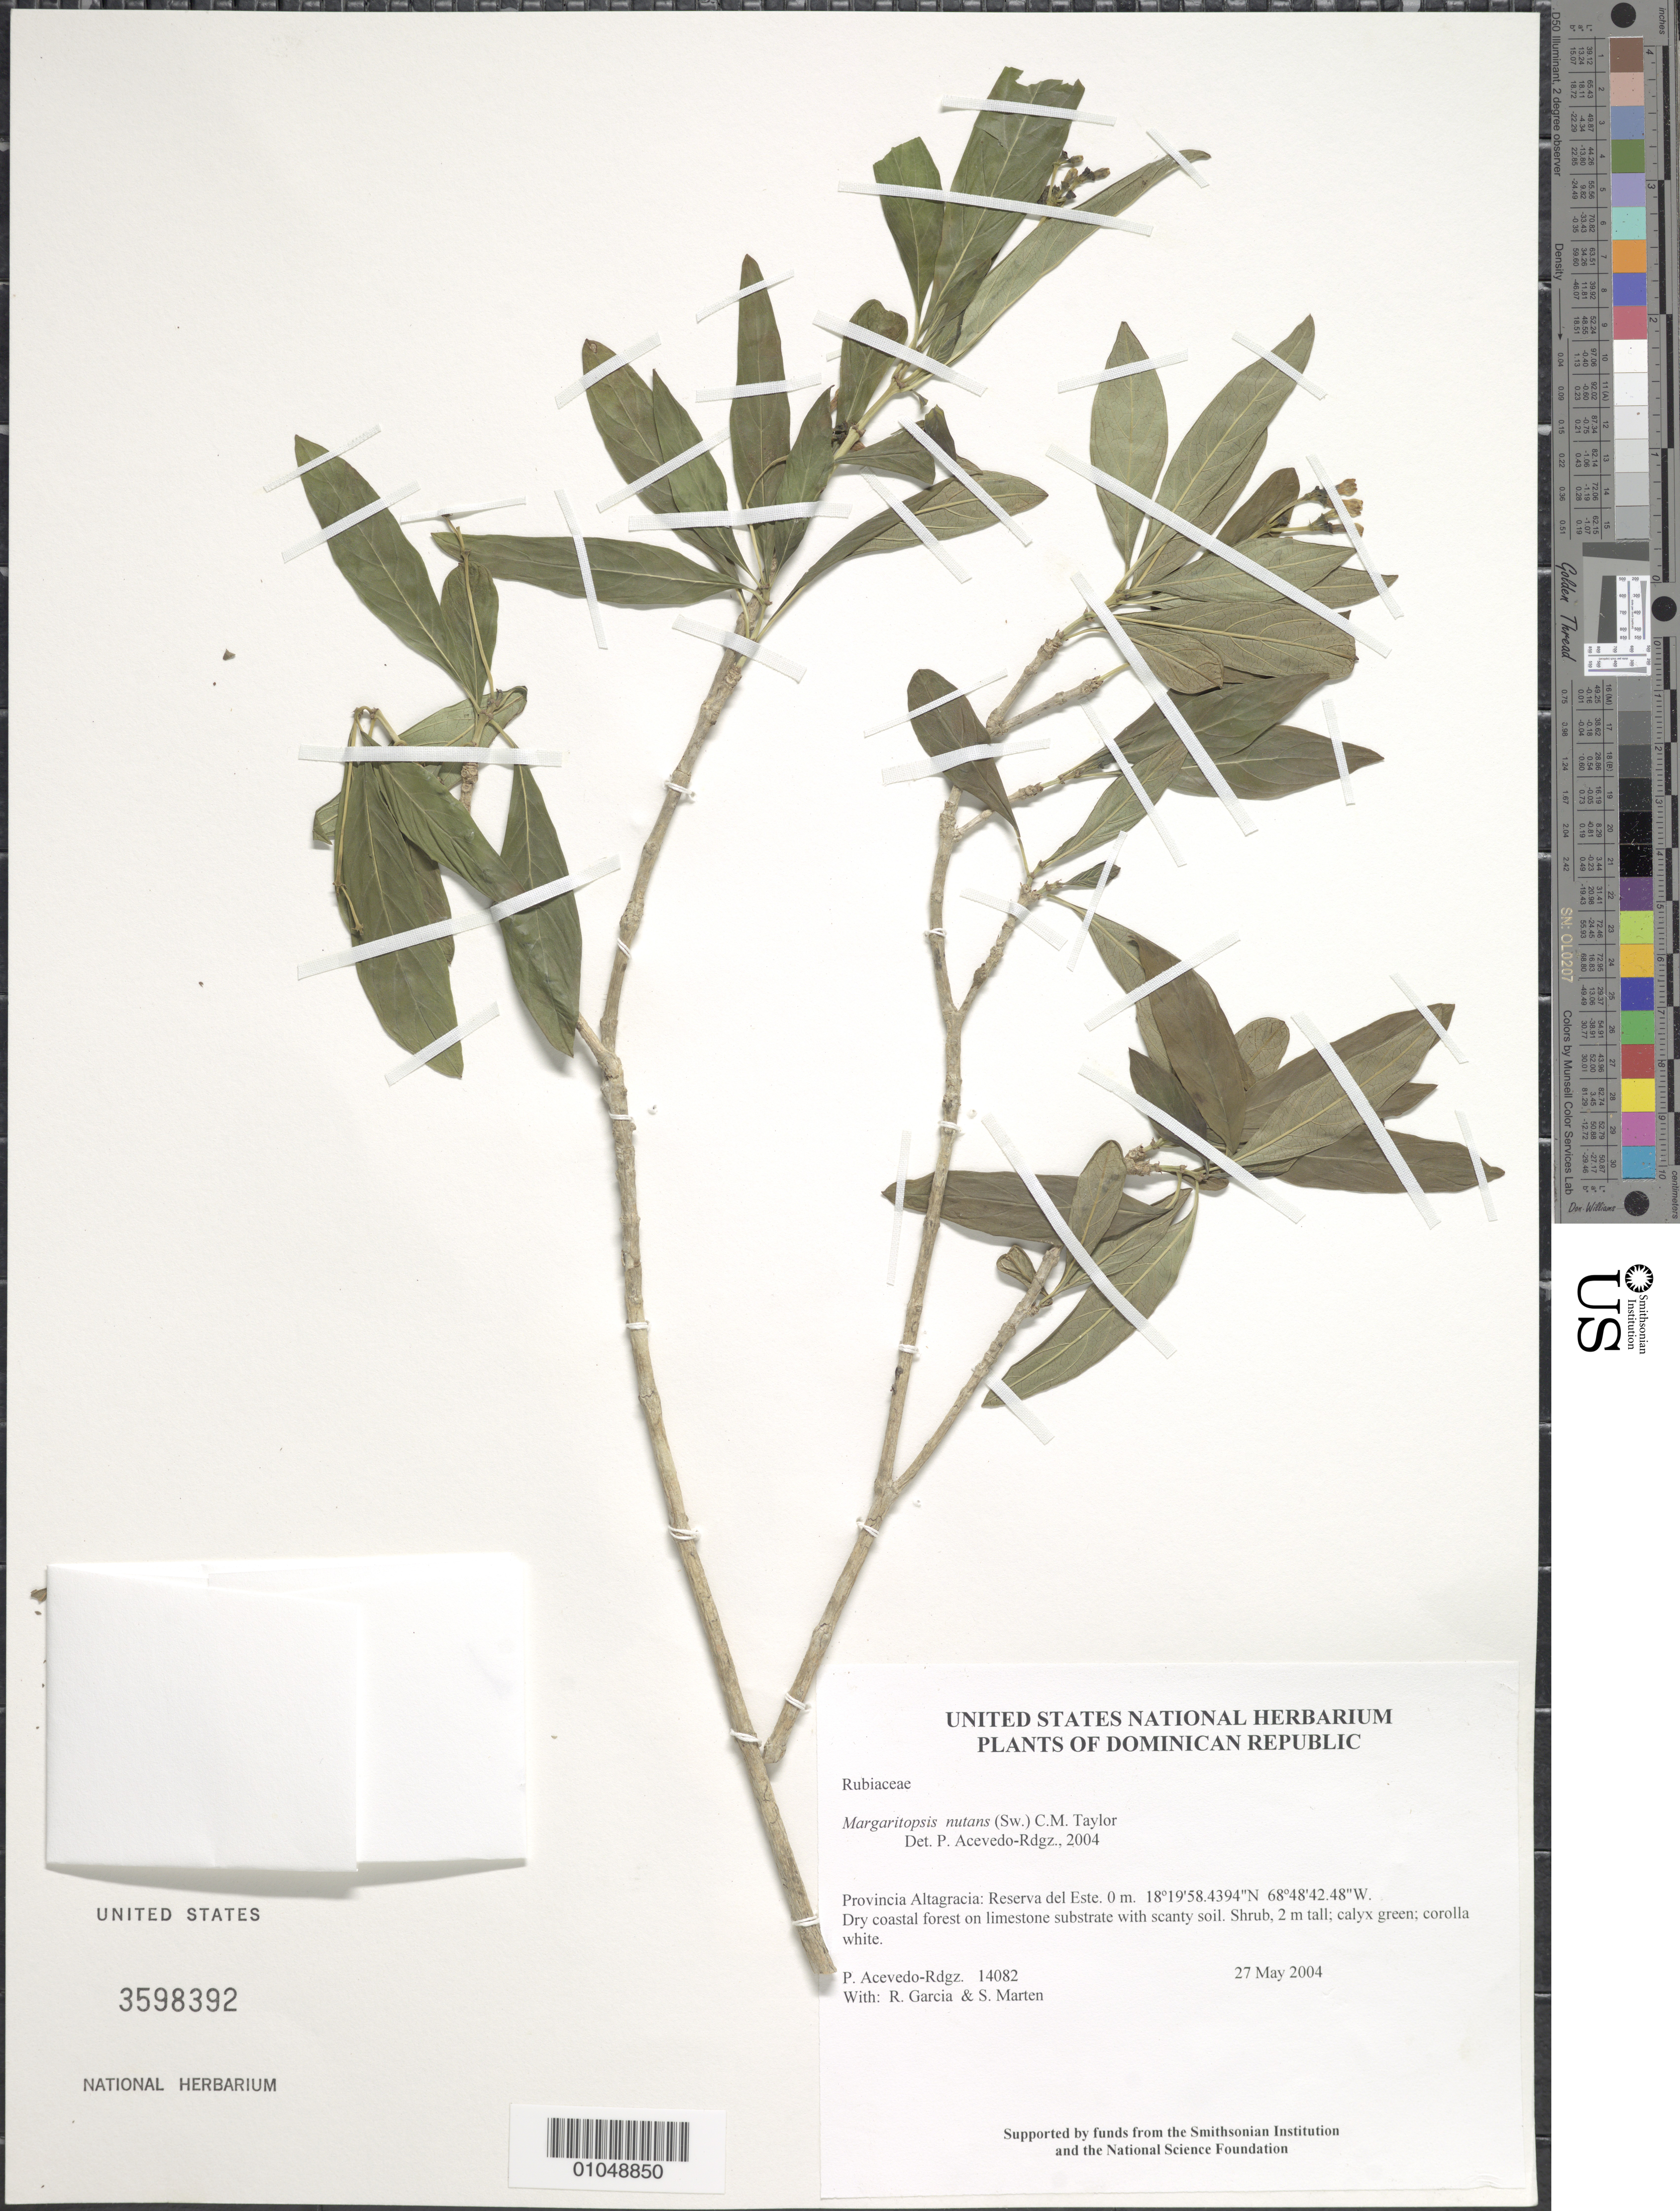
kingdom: Plantae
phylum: Tracheophyta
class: Magnoliopsida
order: Gentianales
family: Rubiaceae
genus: Margaritopsis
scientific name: Margaritopsis nutans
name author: (Sw.) C.M. Taylor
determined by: Acevedo-Rodríguez, P., (BOT), Smithsonian Institution - National Museum of Natural History (UNITED STATES)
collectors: P. Acevedo-Rodr., R. G. García & S. Marten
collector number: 14082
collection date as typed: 27 May 2004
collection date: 2004-05-27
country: Dominican Republic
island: Hispaniola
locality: Provincia Altagracia: Reserva del Este.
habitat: Dry coastal forest on limestone substrate with scanty soil.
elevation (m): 0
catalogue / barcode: US 3598392